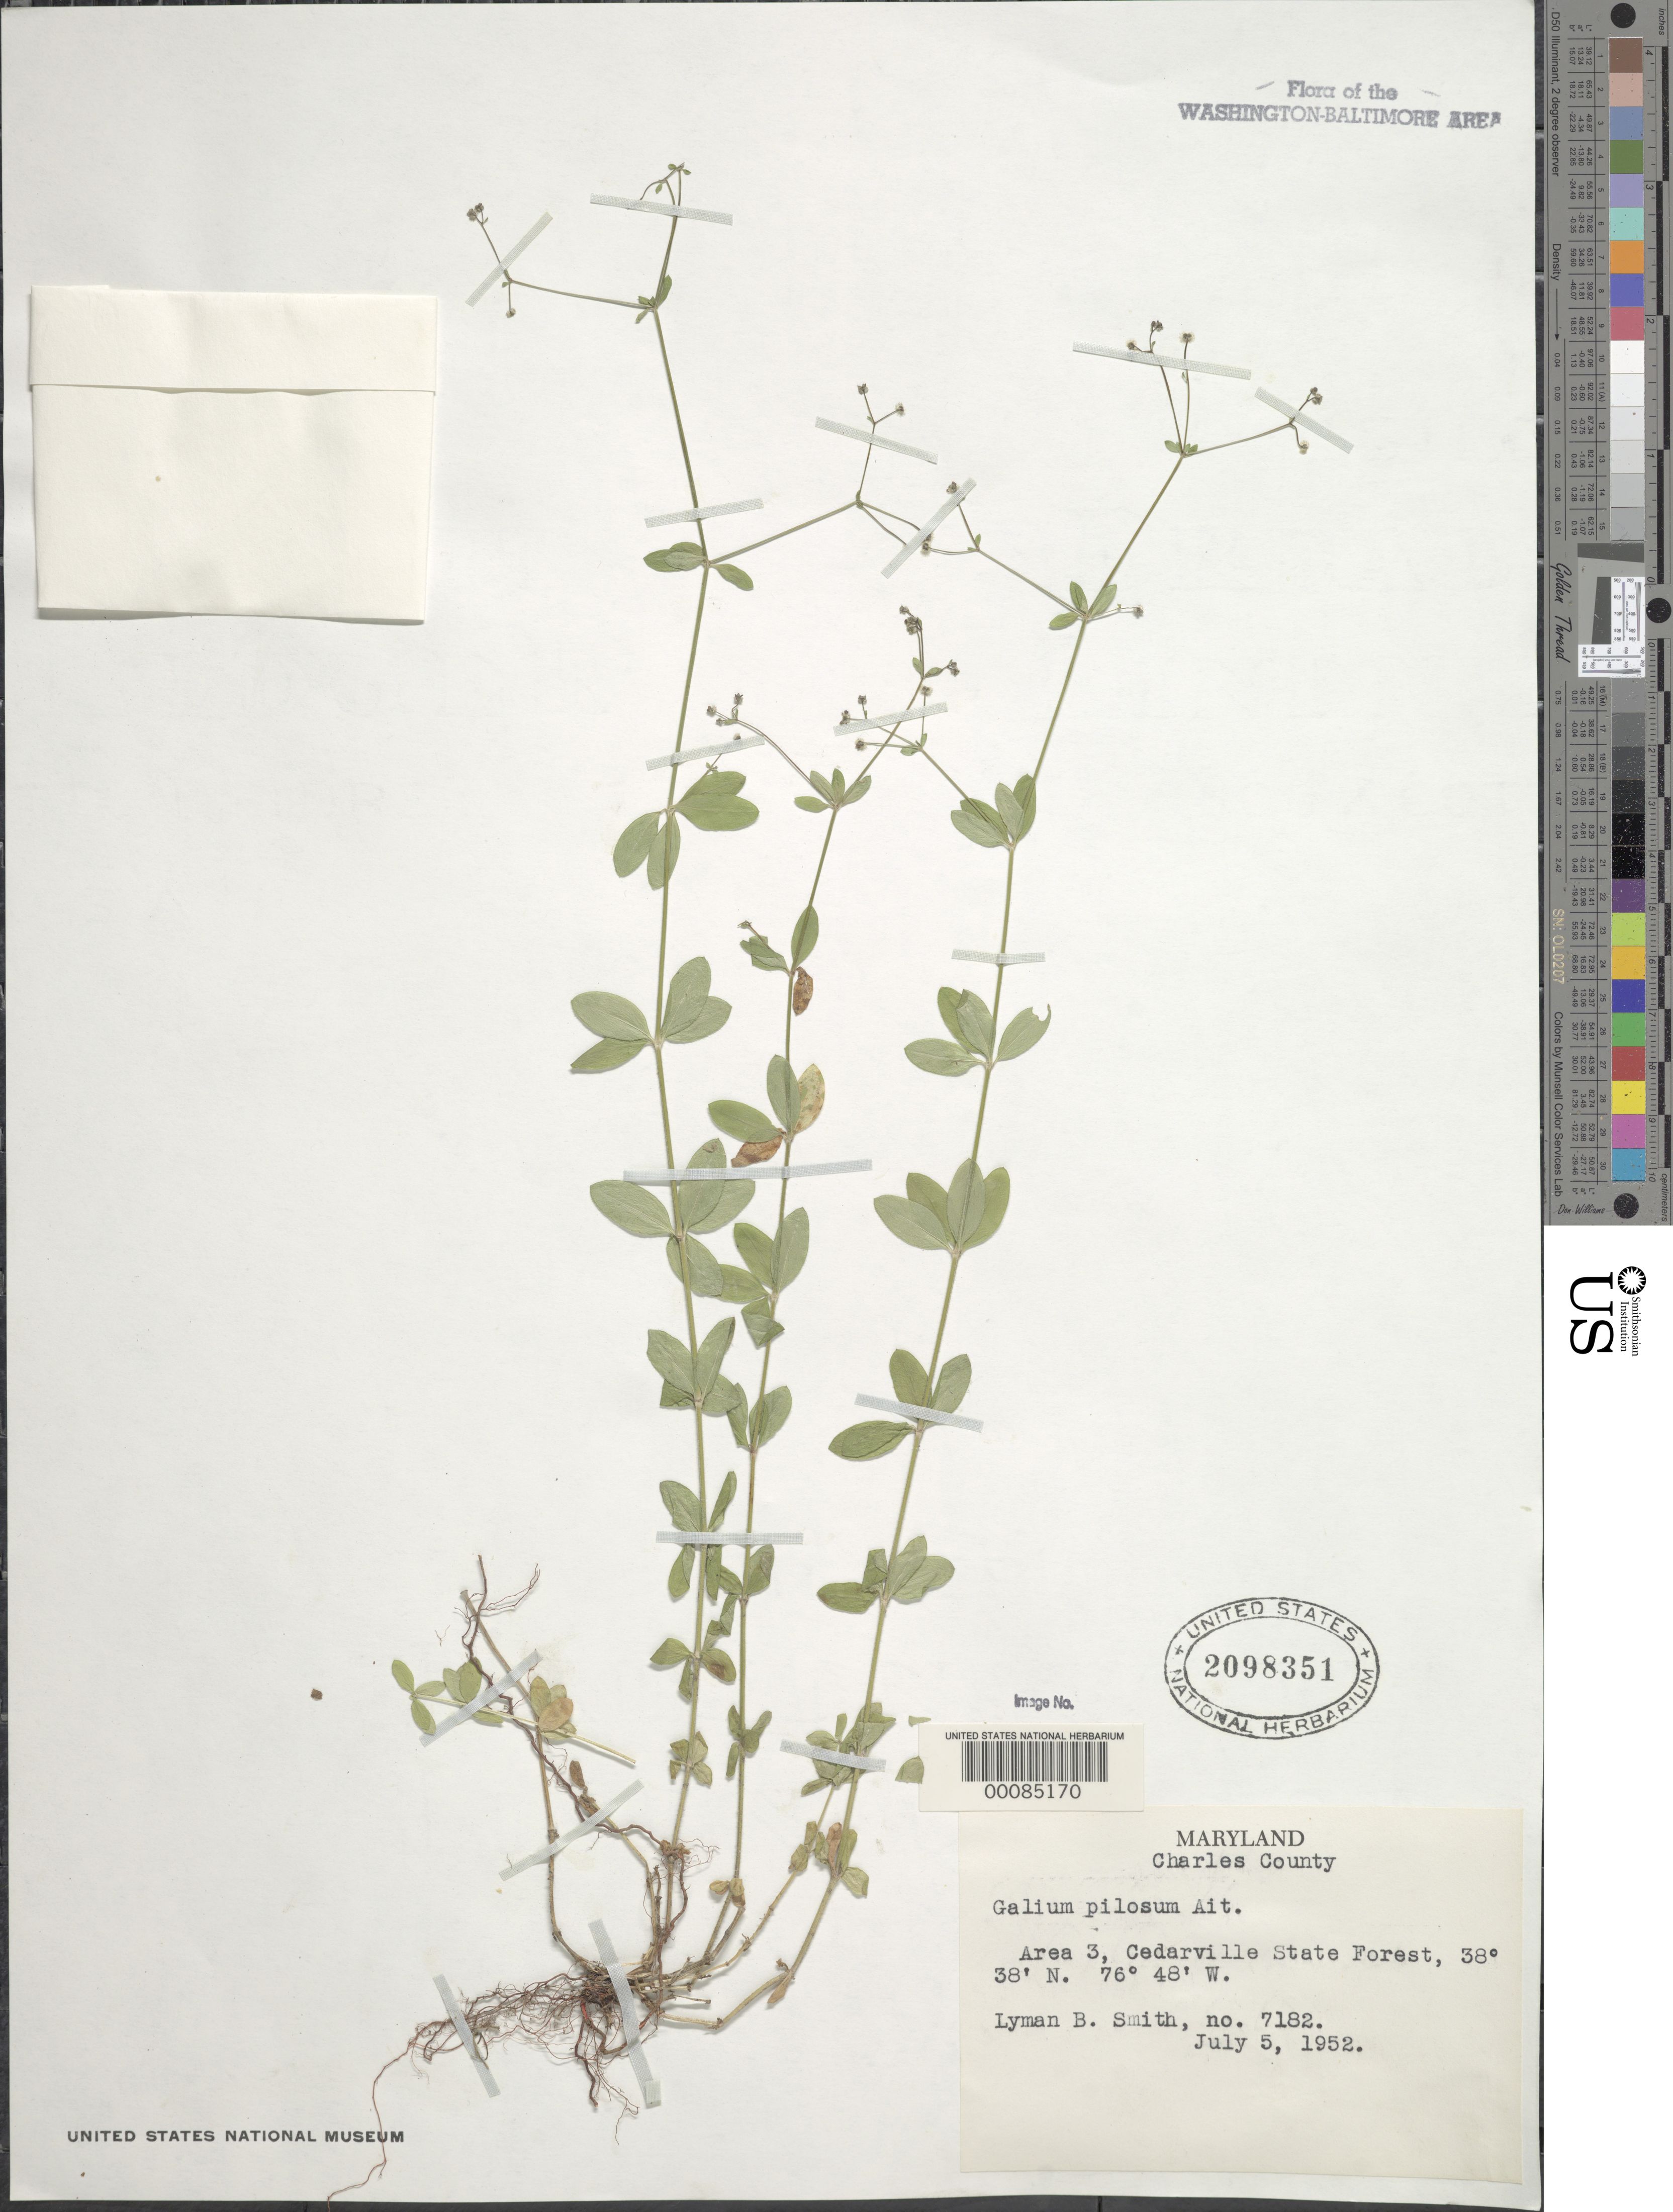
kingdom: Plantae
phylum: Tracheophyta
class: Magnoliopsida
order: Gentianales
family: Rubiaceae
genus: Galium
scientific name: Galium pilosum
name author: Aiton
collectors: L. Smith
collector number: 7182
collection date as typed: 05 Jul 1952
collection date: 1952-07-05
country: United States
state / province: Maryland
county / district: Charles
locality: Cedarville State Forest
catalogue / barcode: US 2098351